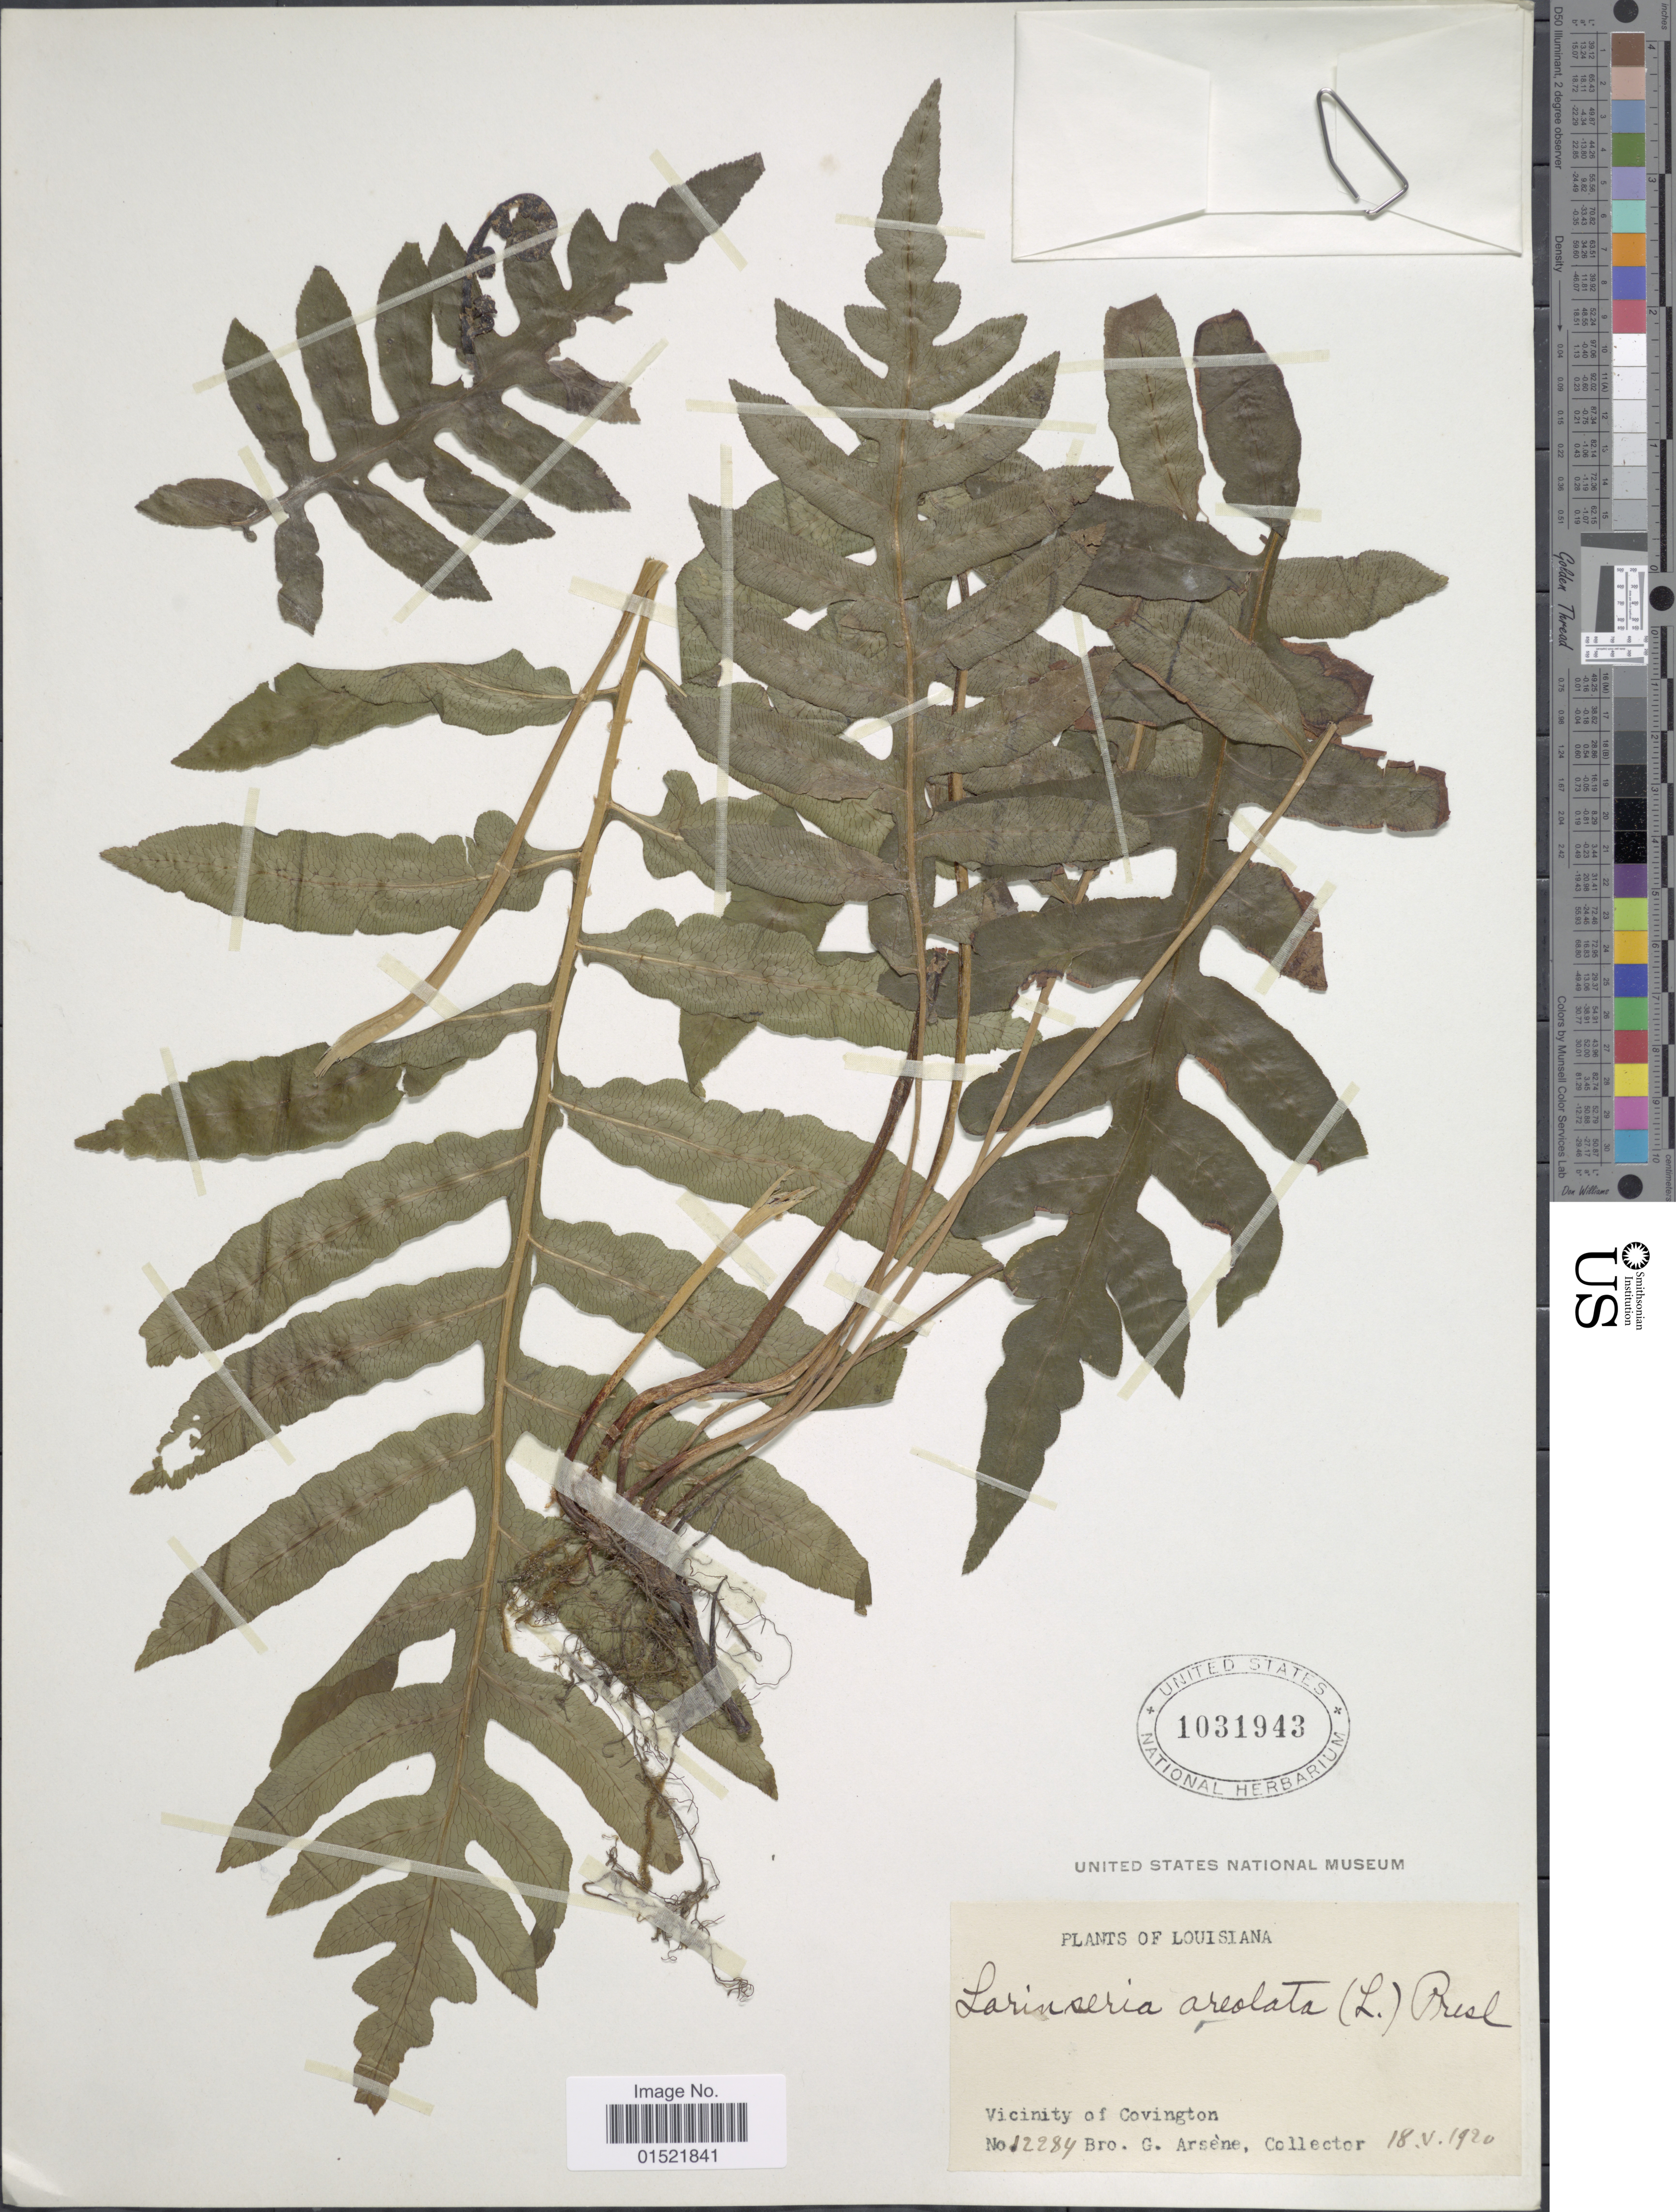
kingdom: Plantae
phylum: Tracheophyta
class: Polypodiopsida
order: Polypodiales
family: Blechnaceae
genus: Woodwardia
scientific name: Woodwardia areolata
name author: (L.) T. Moore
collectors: Bro. G. Arsène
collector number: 12284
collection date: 1920-05-18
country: United States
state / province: Louisiana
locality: Vicinity of Covington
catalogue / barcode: US 1031943